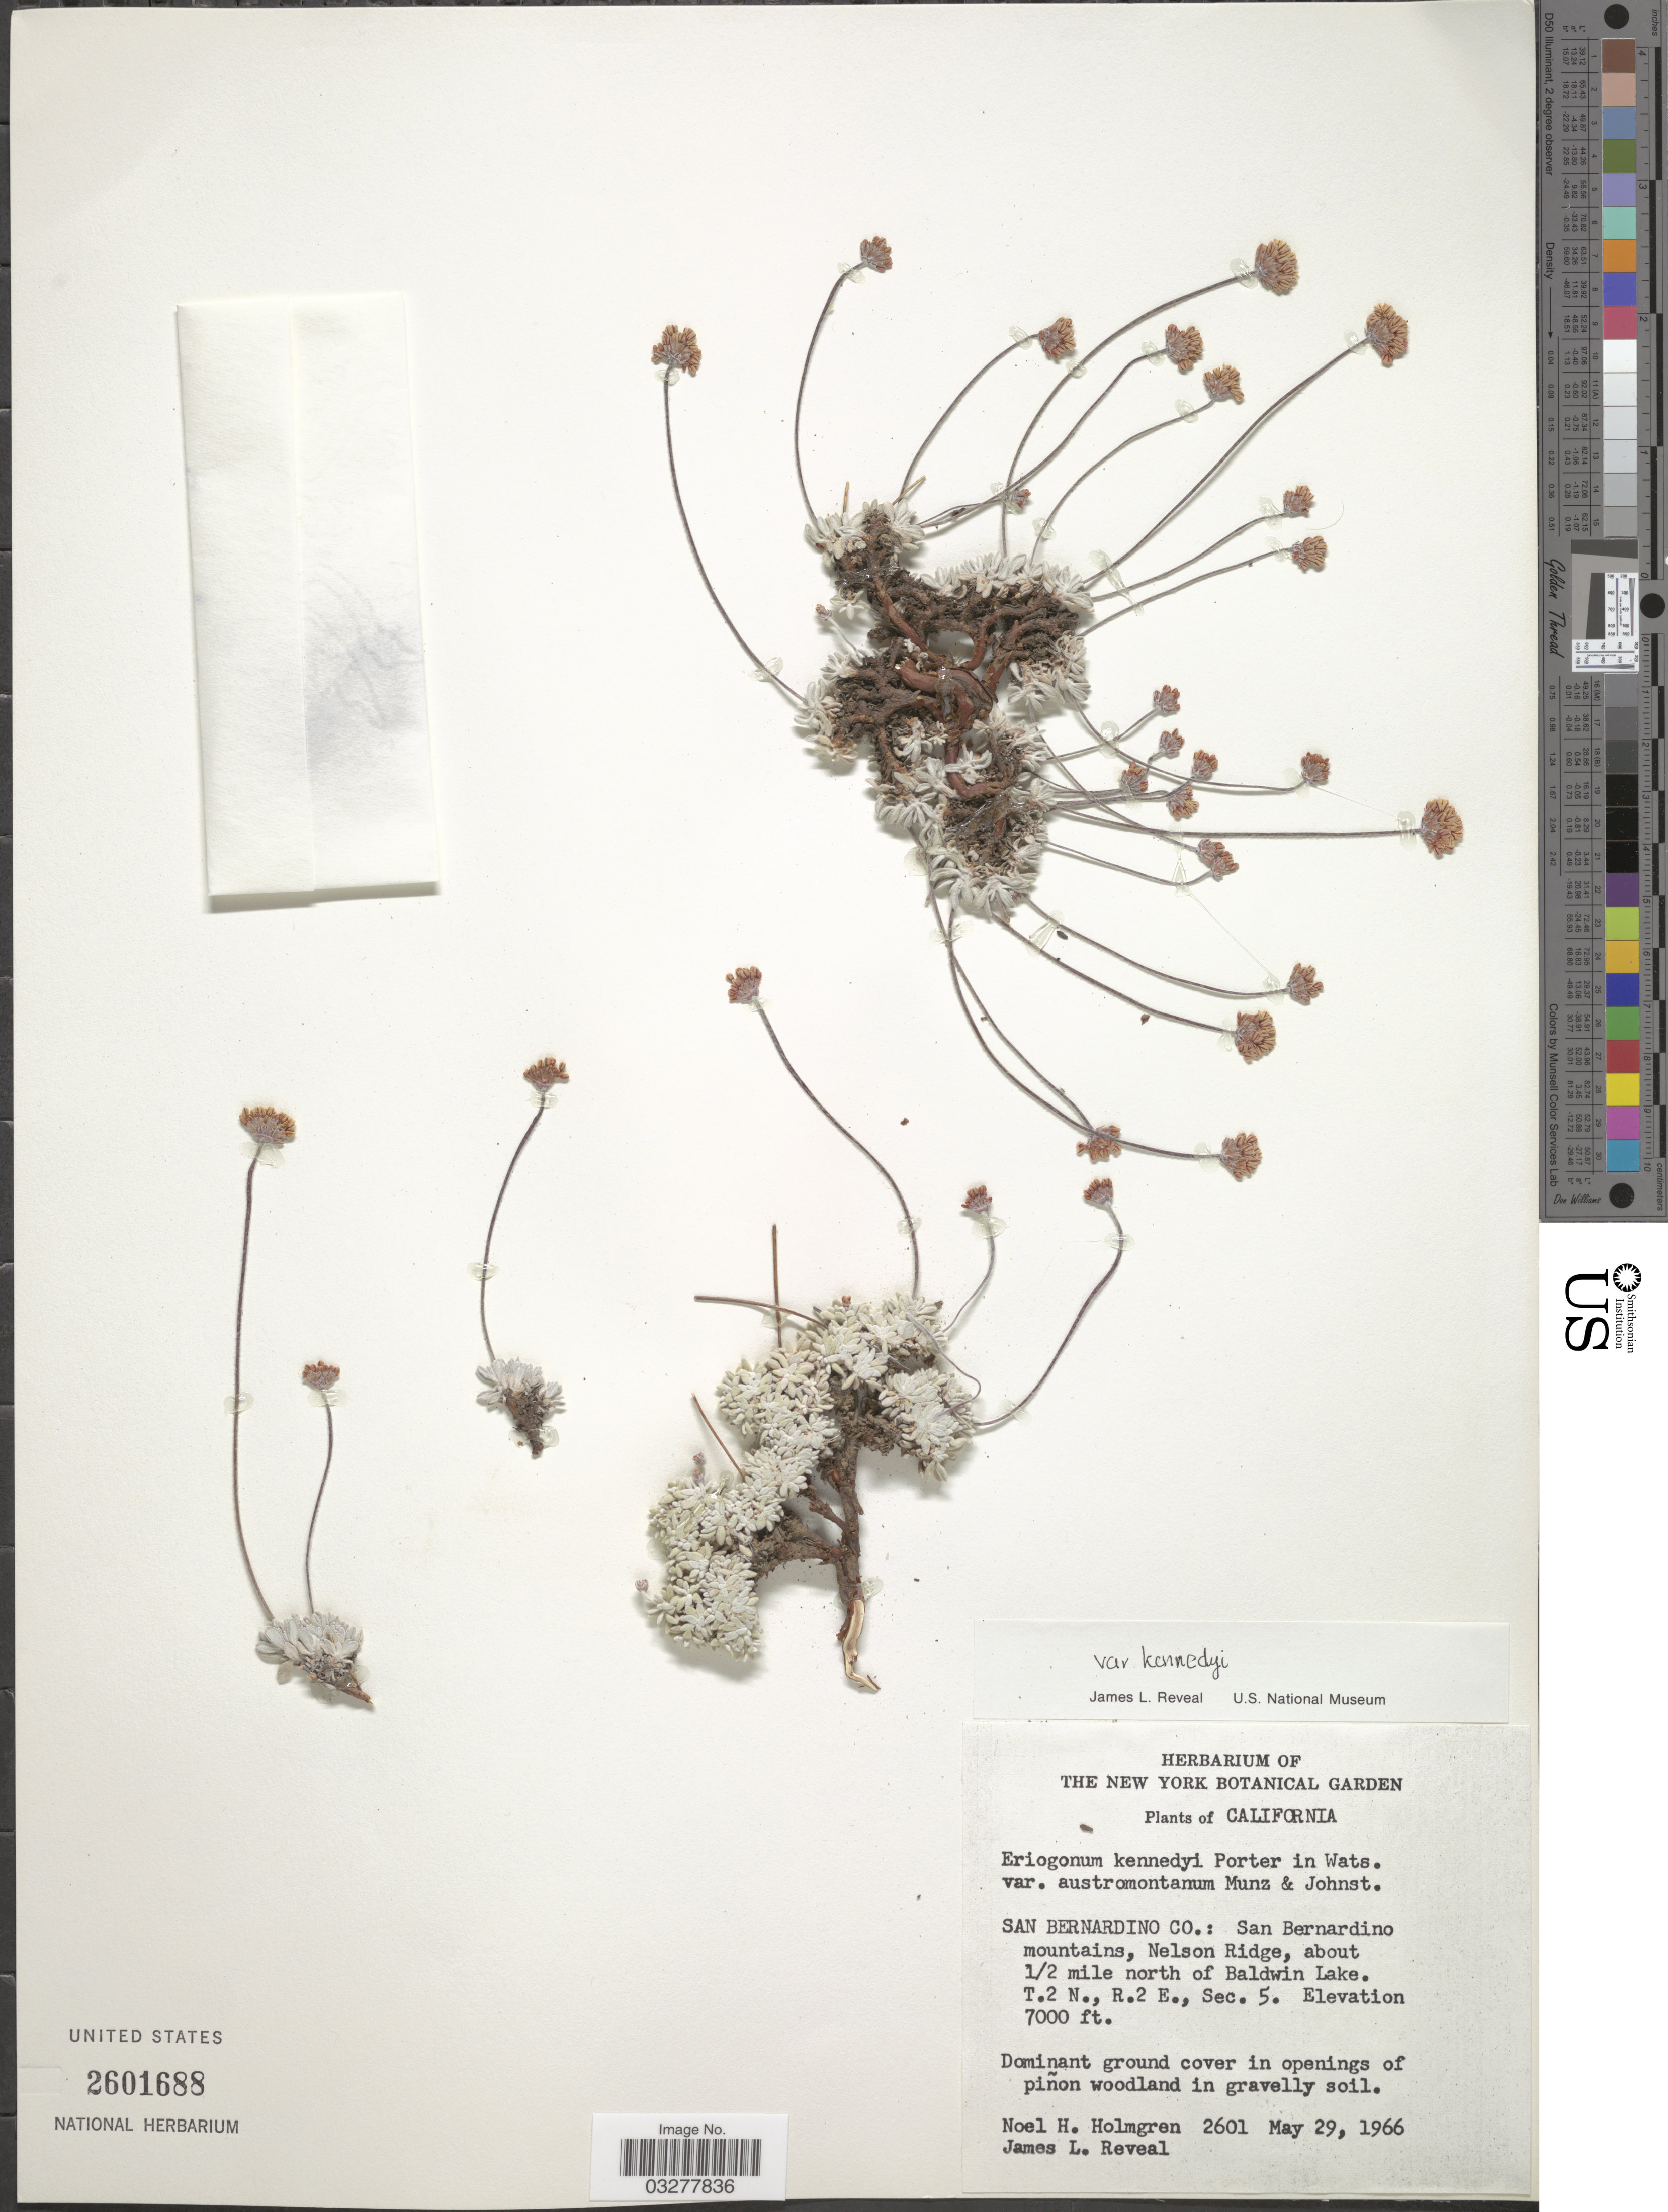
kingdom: Plantae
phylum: Tracheophyta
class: Magnoliopsida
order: Caryophyllales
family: Polygonaceae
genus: Eriogonum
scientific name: Eriogonum kennedyi var. kennedyi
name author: Porter ex S. Watson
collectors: N. H. Holmgren & J. L. Reveal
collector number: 2601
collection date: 1966-05-29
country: United States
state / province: California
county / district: San Bernardino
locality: San Bernardino Co.: San Bernardino mountains, Nelson Ridge, about 1/2 mile north of Baldwin Lake. T.2N, R.2E, Sec.5.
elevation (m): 2134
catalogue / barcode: US 2601688